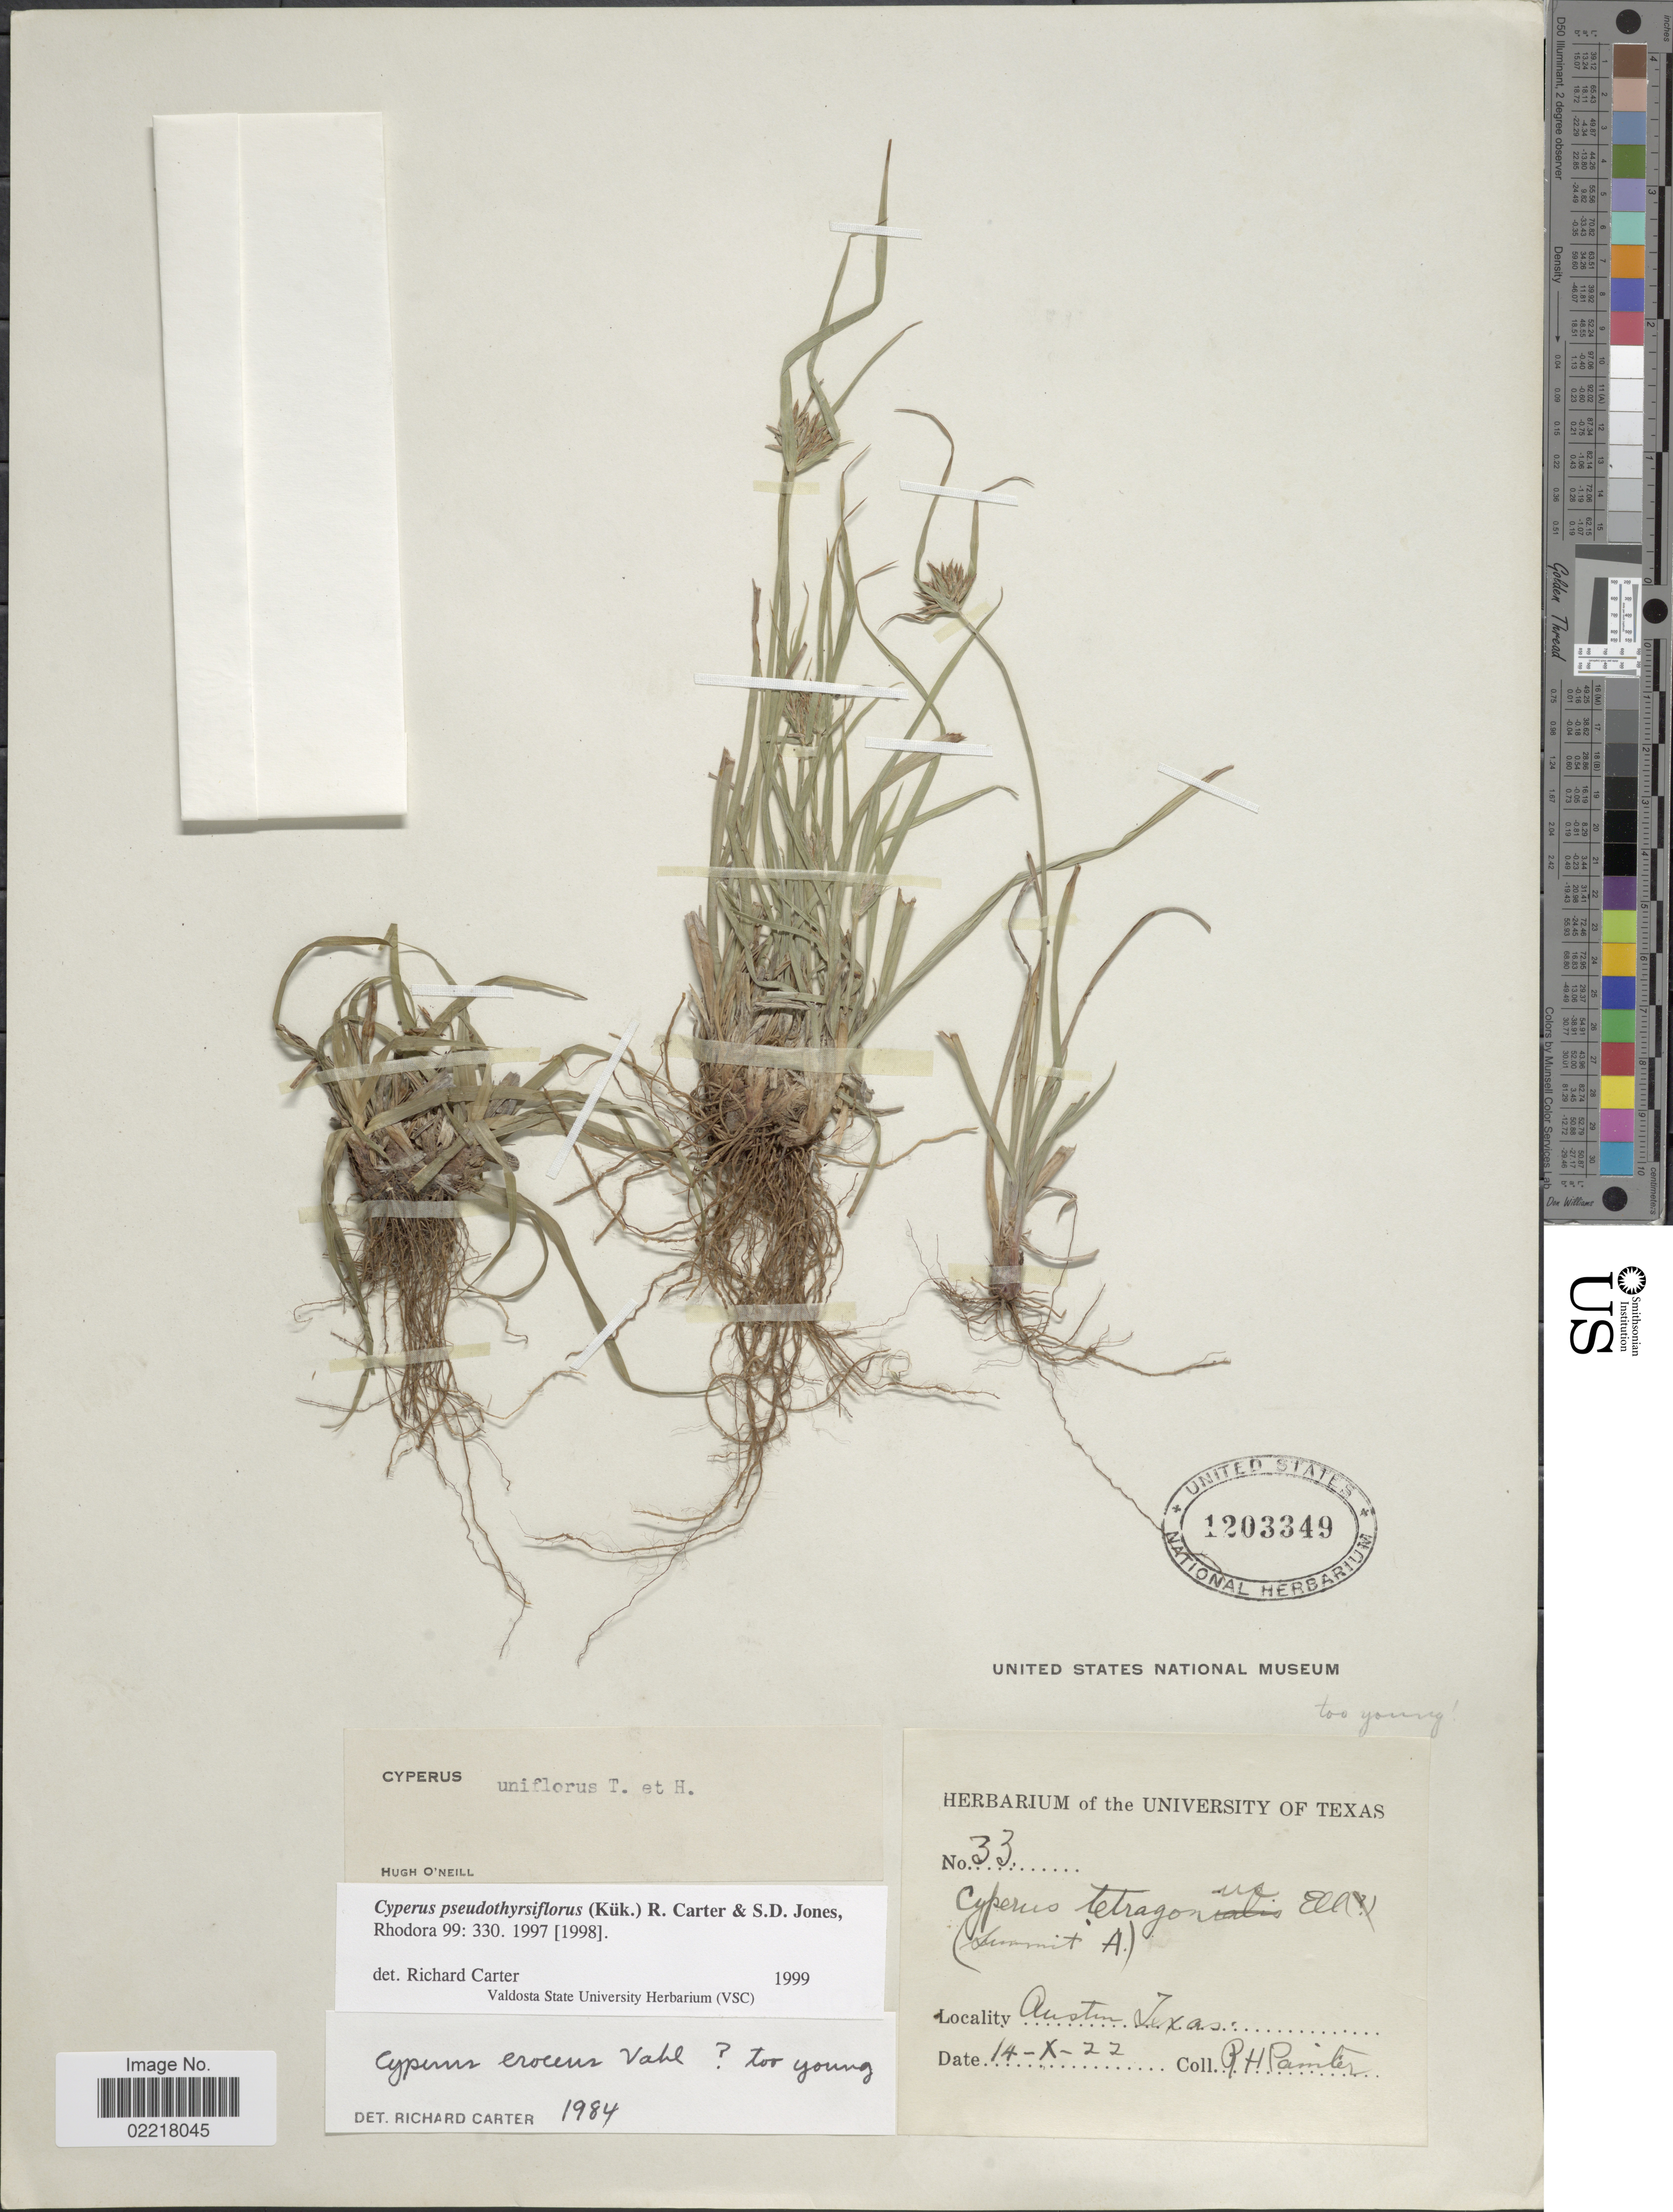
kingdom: Plantae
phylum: Tracheophyta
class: Liliopsida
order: Poales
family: Cyperaceae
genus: Cyperus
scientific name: Cyperus pseudothyrsiflorus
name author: (Kük.) R. Carter & S.D. Jones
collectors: Painter, R. H.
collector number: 33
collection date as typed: Transcribed d/m/y: 14/10/22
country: United States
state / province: Texas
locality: Austin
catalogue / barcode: US 1203349